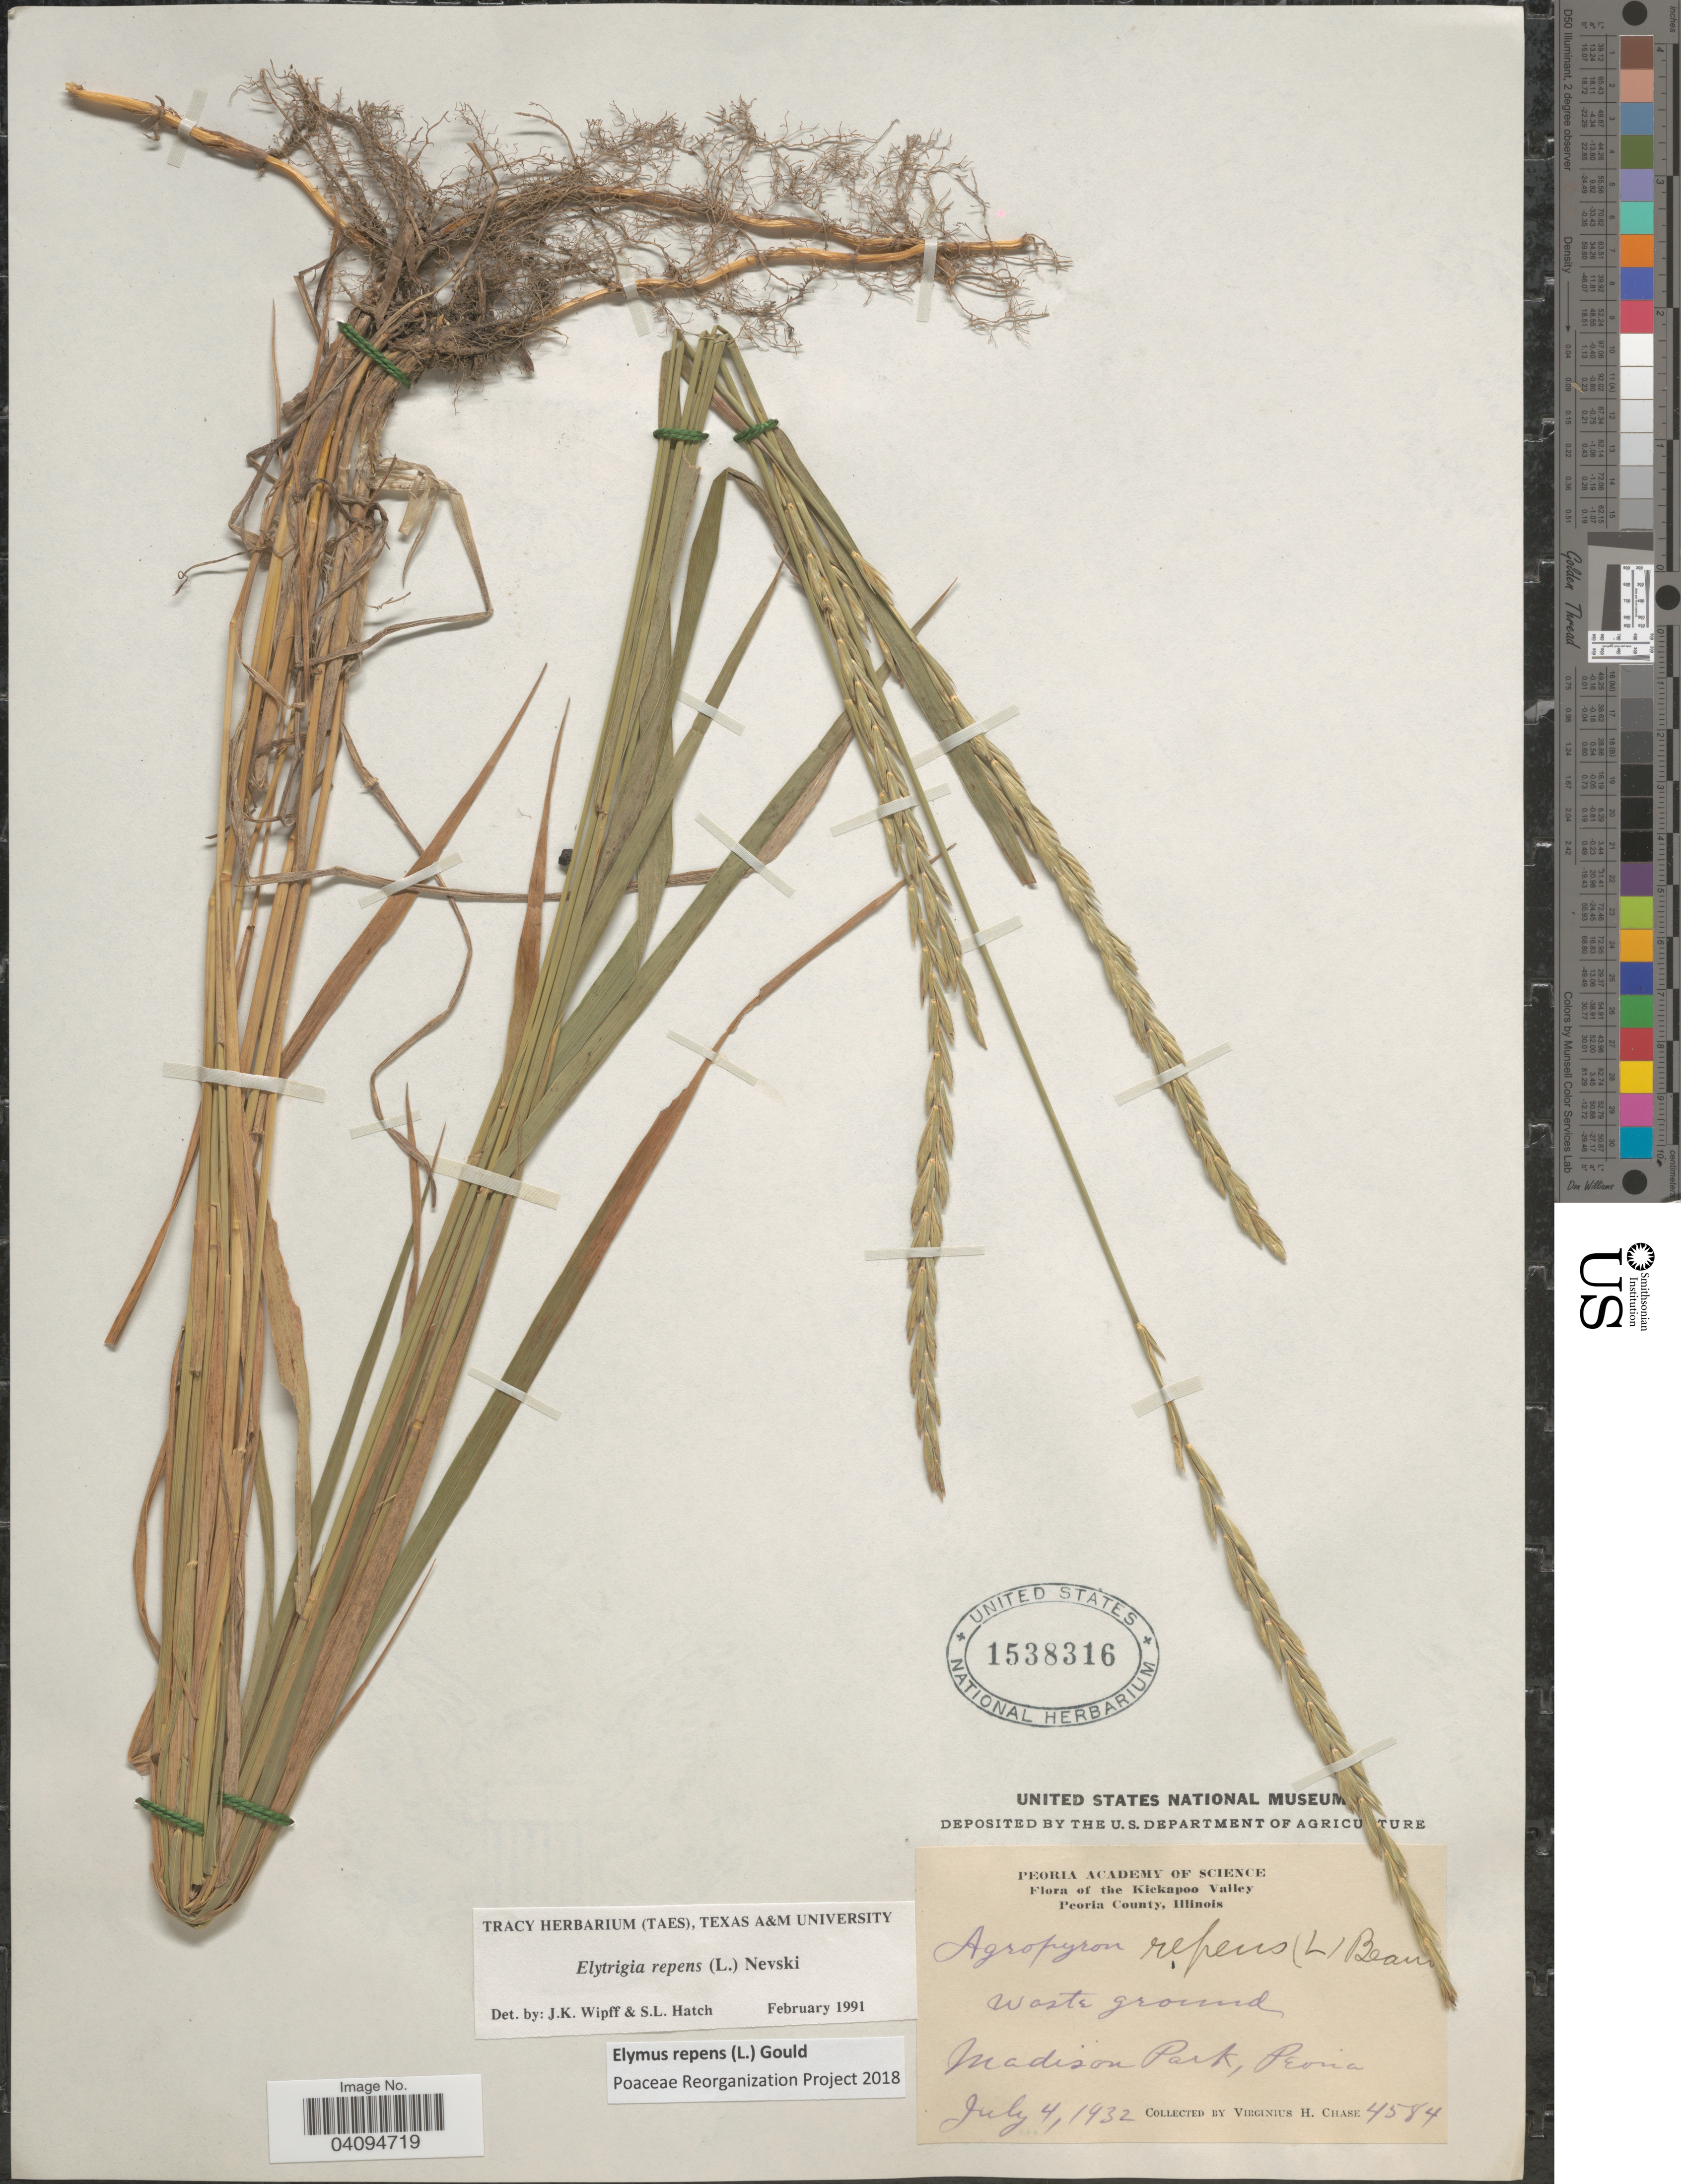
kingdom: Plantae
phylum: Tracheophyta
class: Liliopsida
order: Poales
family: Poaceae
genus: Elymus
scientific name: Elymus repens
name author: (L.) Gould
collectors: V. H. Chase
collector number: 4584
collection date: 1932-07-04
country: United States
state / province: Illinois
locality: Kickapoo Valley. Peoria County. Madison Park, Peoria.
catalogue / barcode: US 1538316